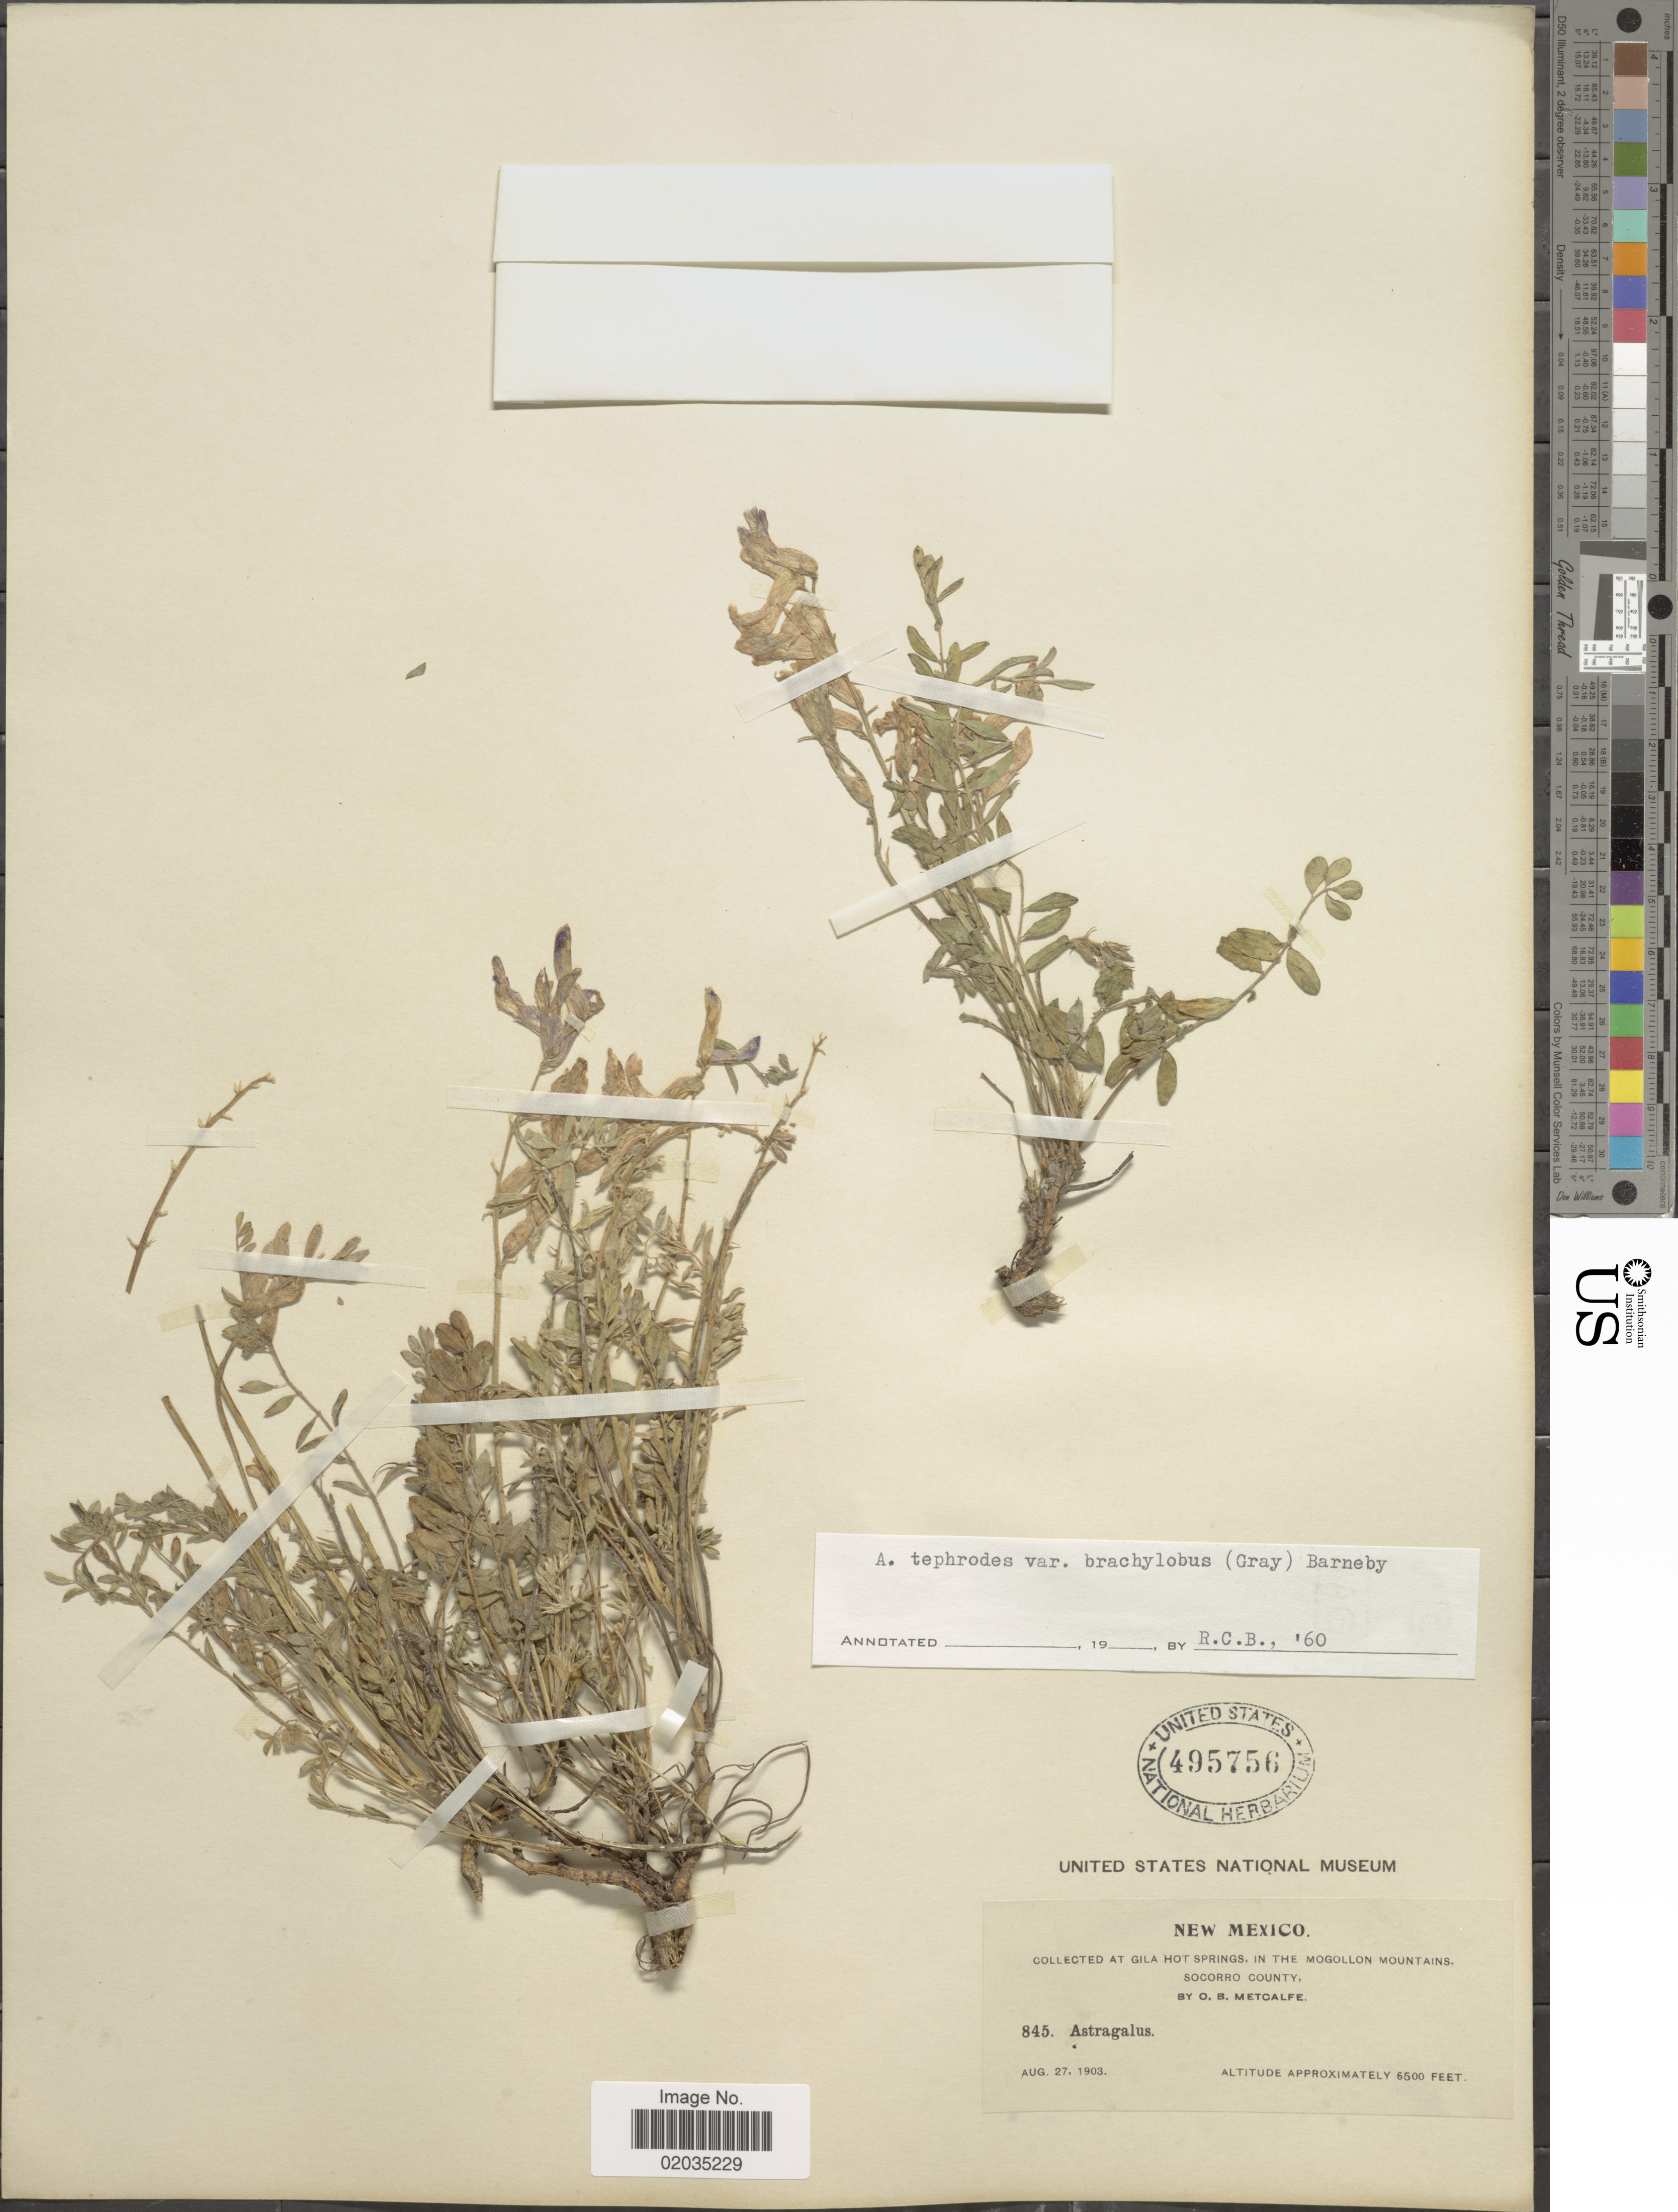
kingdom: Plantae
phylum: Tracheophyta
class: Magnoliopsida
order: Fabales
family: Fabaceae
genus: Astragalus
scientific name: Astragalus tephrodes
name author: A. Gray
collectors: O. B. Metcalfe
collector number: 845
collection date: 1903-08-27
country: United States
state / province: New Mexico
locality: At Gila Hot Springs, in the Mogollon Mountains, Socorro County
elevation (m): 1981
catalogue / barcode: US 495756